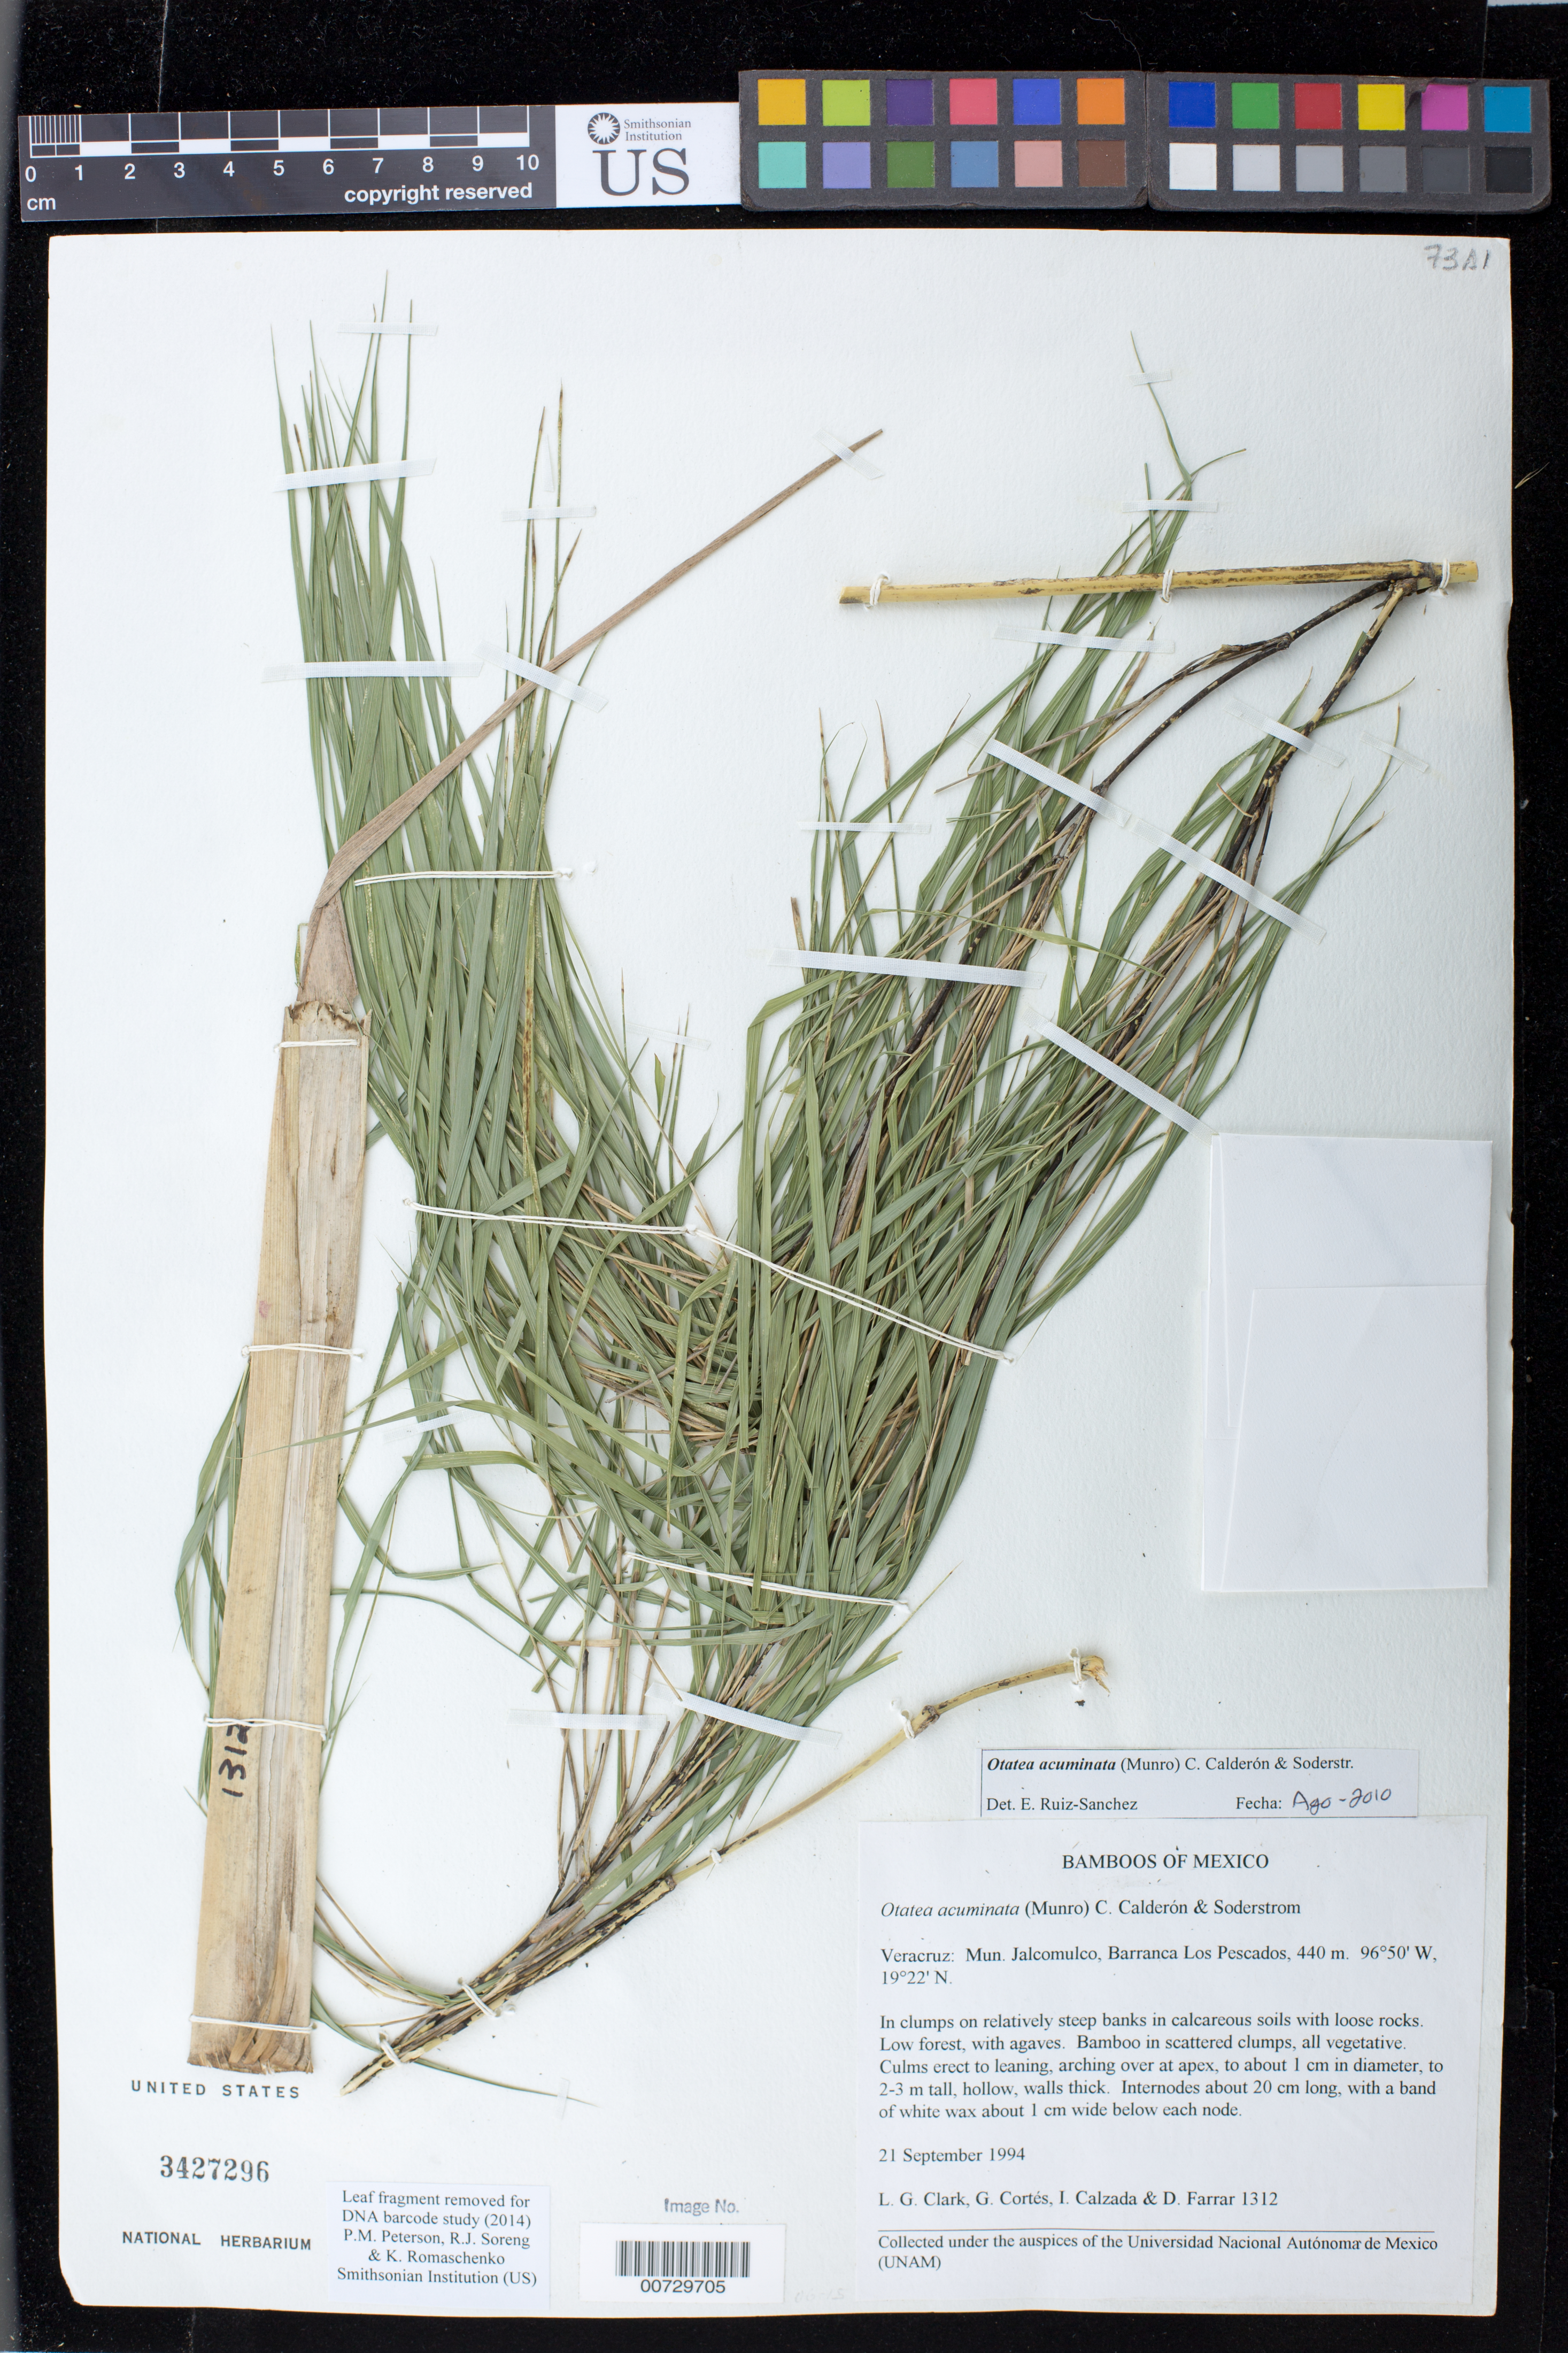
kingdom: Plantae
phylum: Tracheophyta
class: Liliopsida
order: Poales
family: Poaceae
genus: Otatea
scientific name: Otatea acuminata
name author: (Munro) C. E. Calderón & Soderstr.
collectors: L. G. Clark, G. Cortés R., I. Calzada & D. R. Farrar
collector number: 1312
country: Mexico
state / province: Veracruz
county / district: Jalcomulco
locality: Barranca Los Pescado.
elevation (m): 440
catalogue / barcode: US 3427296